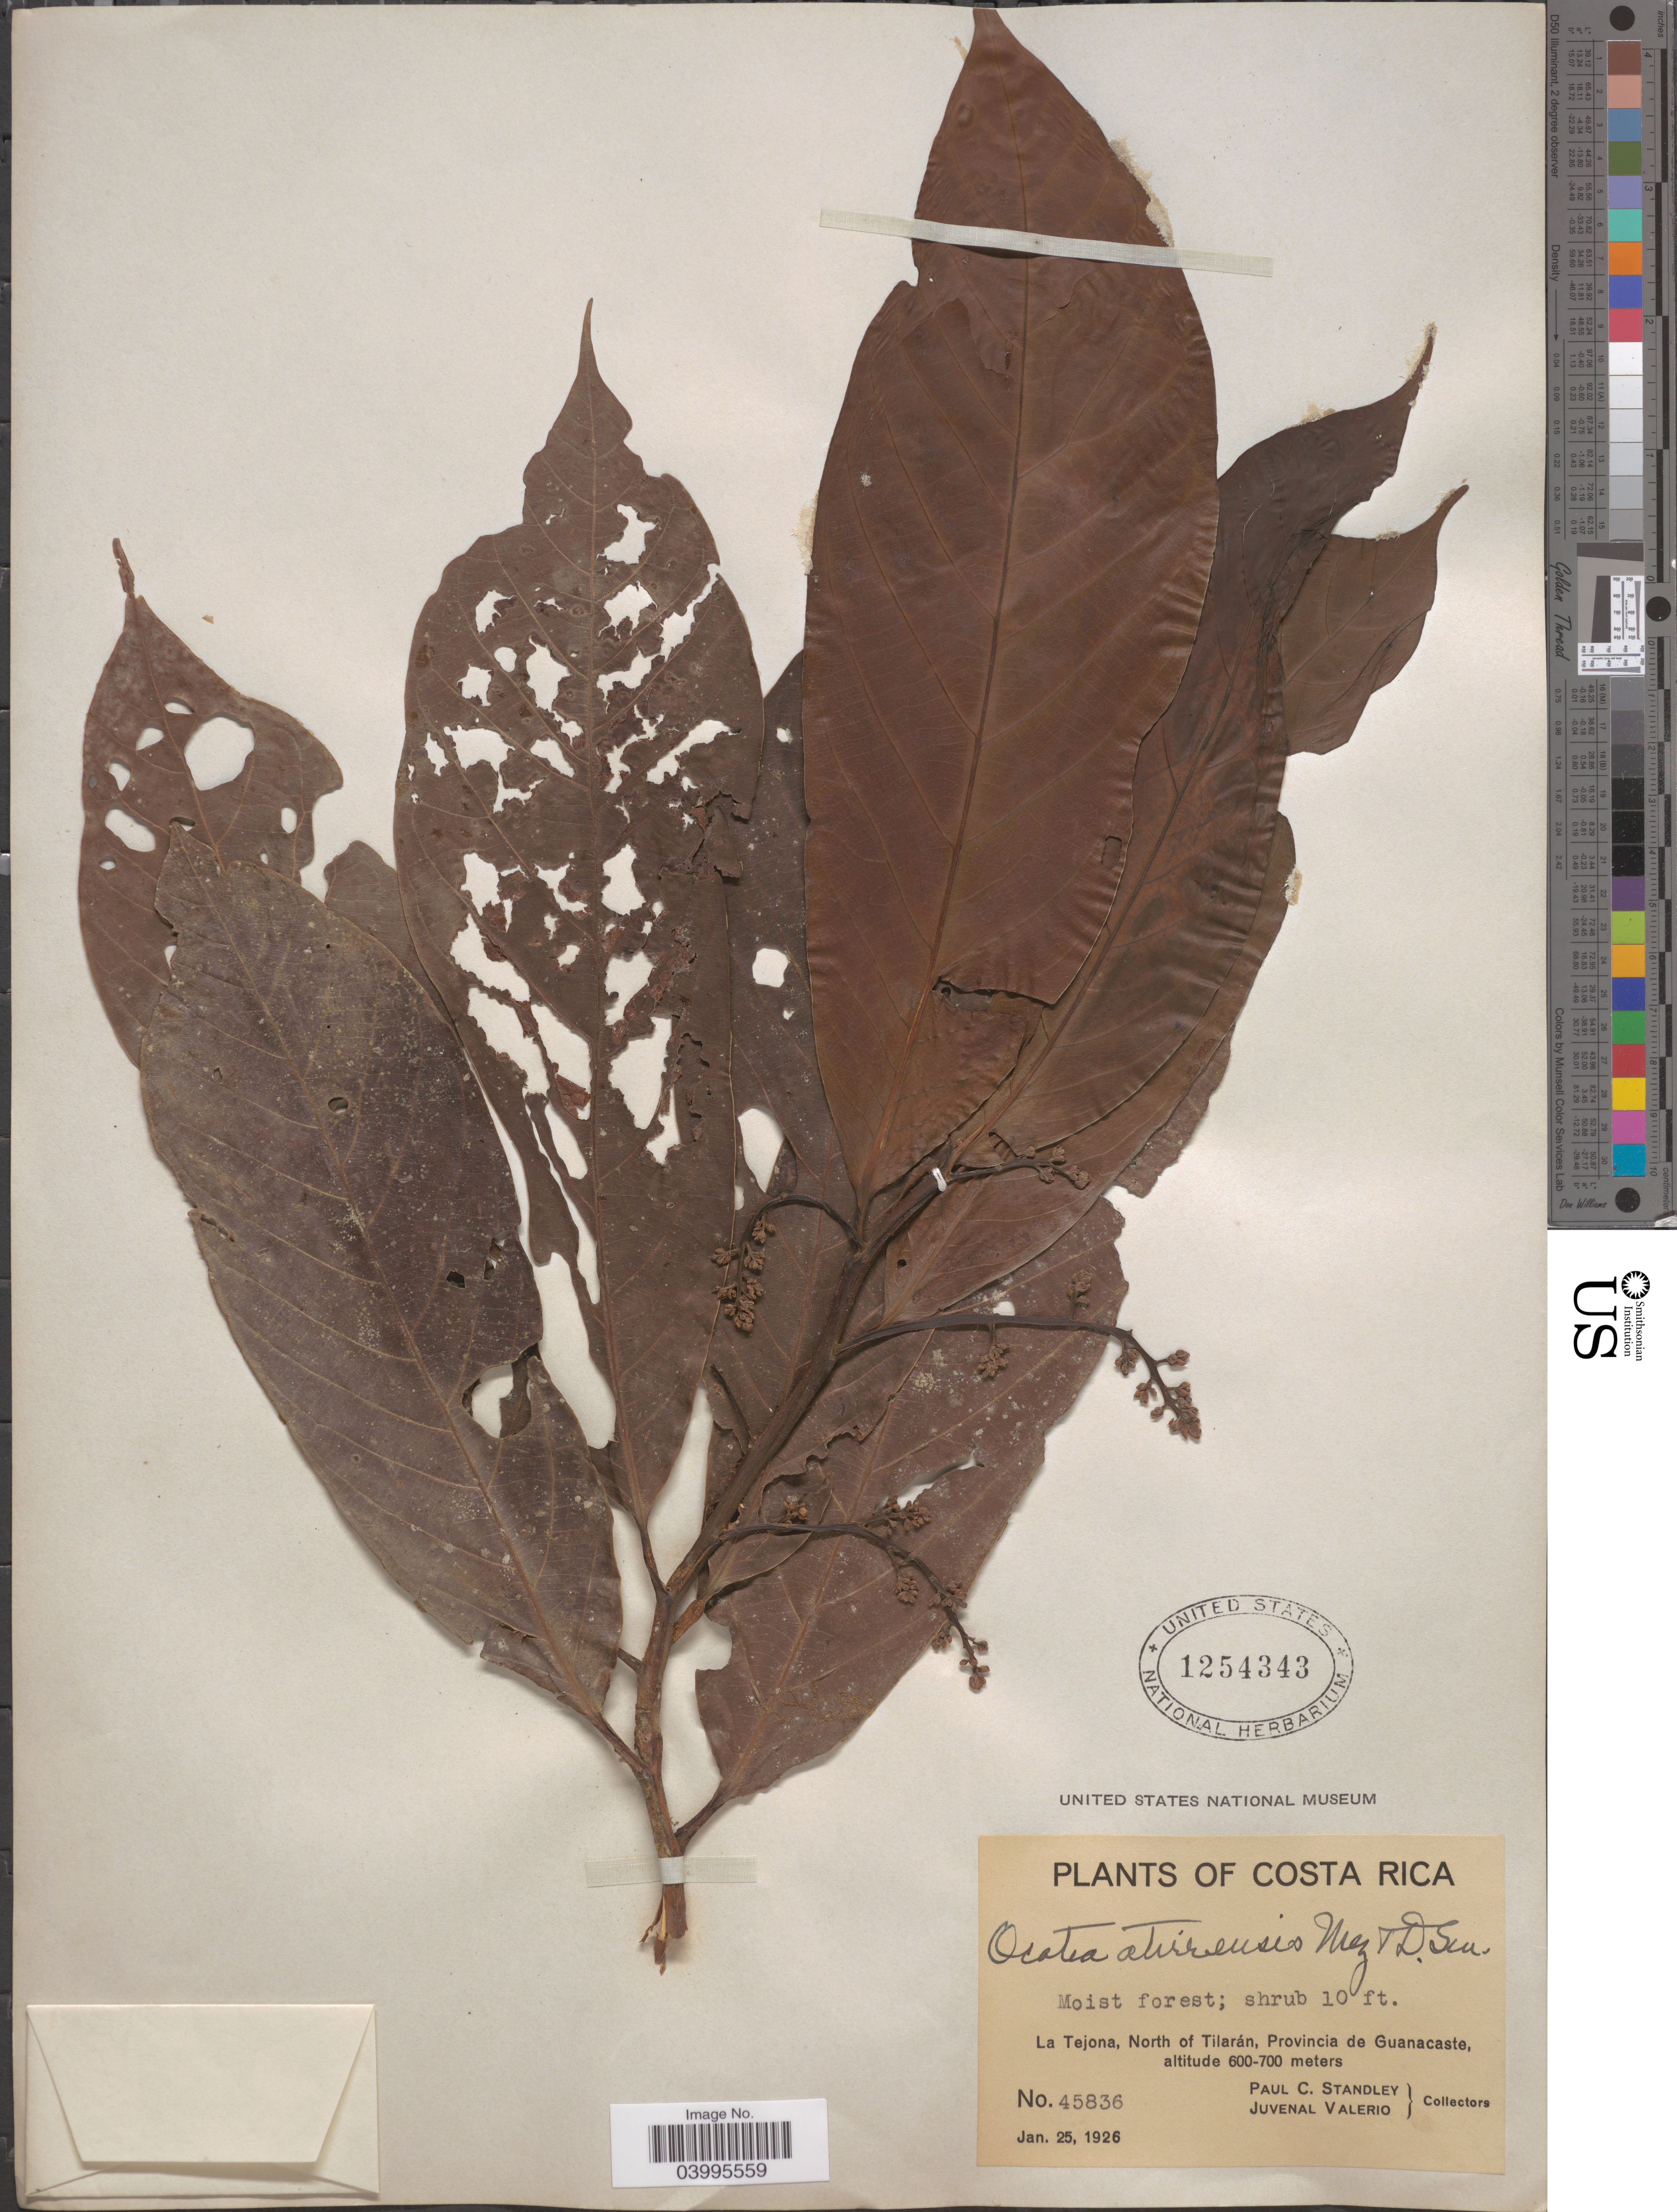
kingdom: Plantae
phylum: Tracheophyta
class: Magnoliopsida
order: Laurales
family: Lauraceae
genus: Ocotea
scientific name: Ocotea atirrensis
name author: Mez & Donn. Sm.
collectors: P. C. Standley & J. Valerio R.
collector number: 45836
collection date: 1926-01-25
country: Costa Rica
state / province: Guanacaste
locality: La Tejona, North of Tilarán.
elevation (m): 600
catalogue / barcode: US 1254343